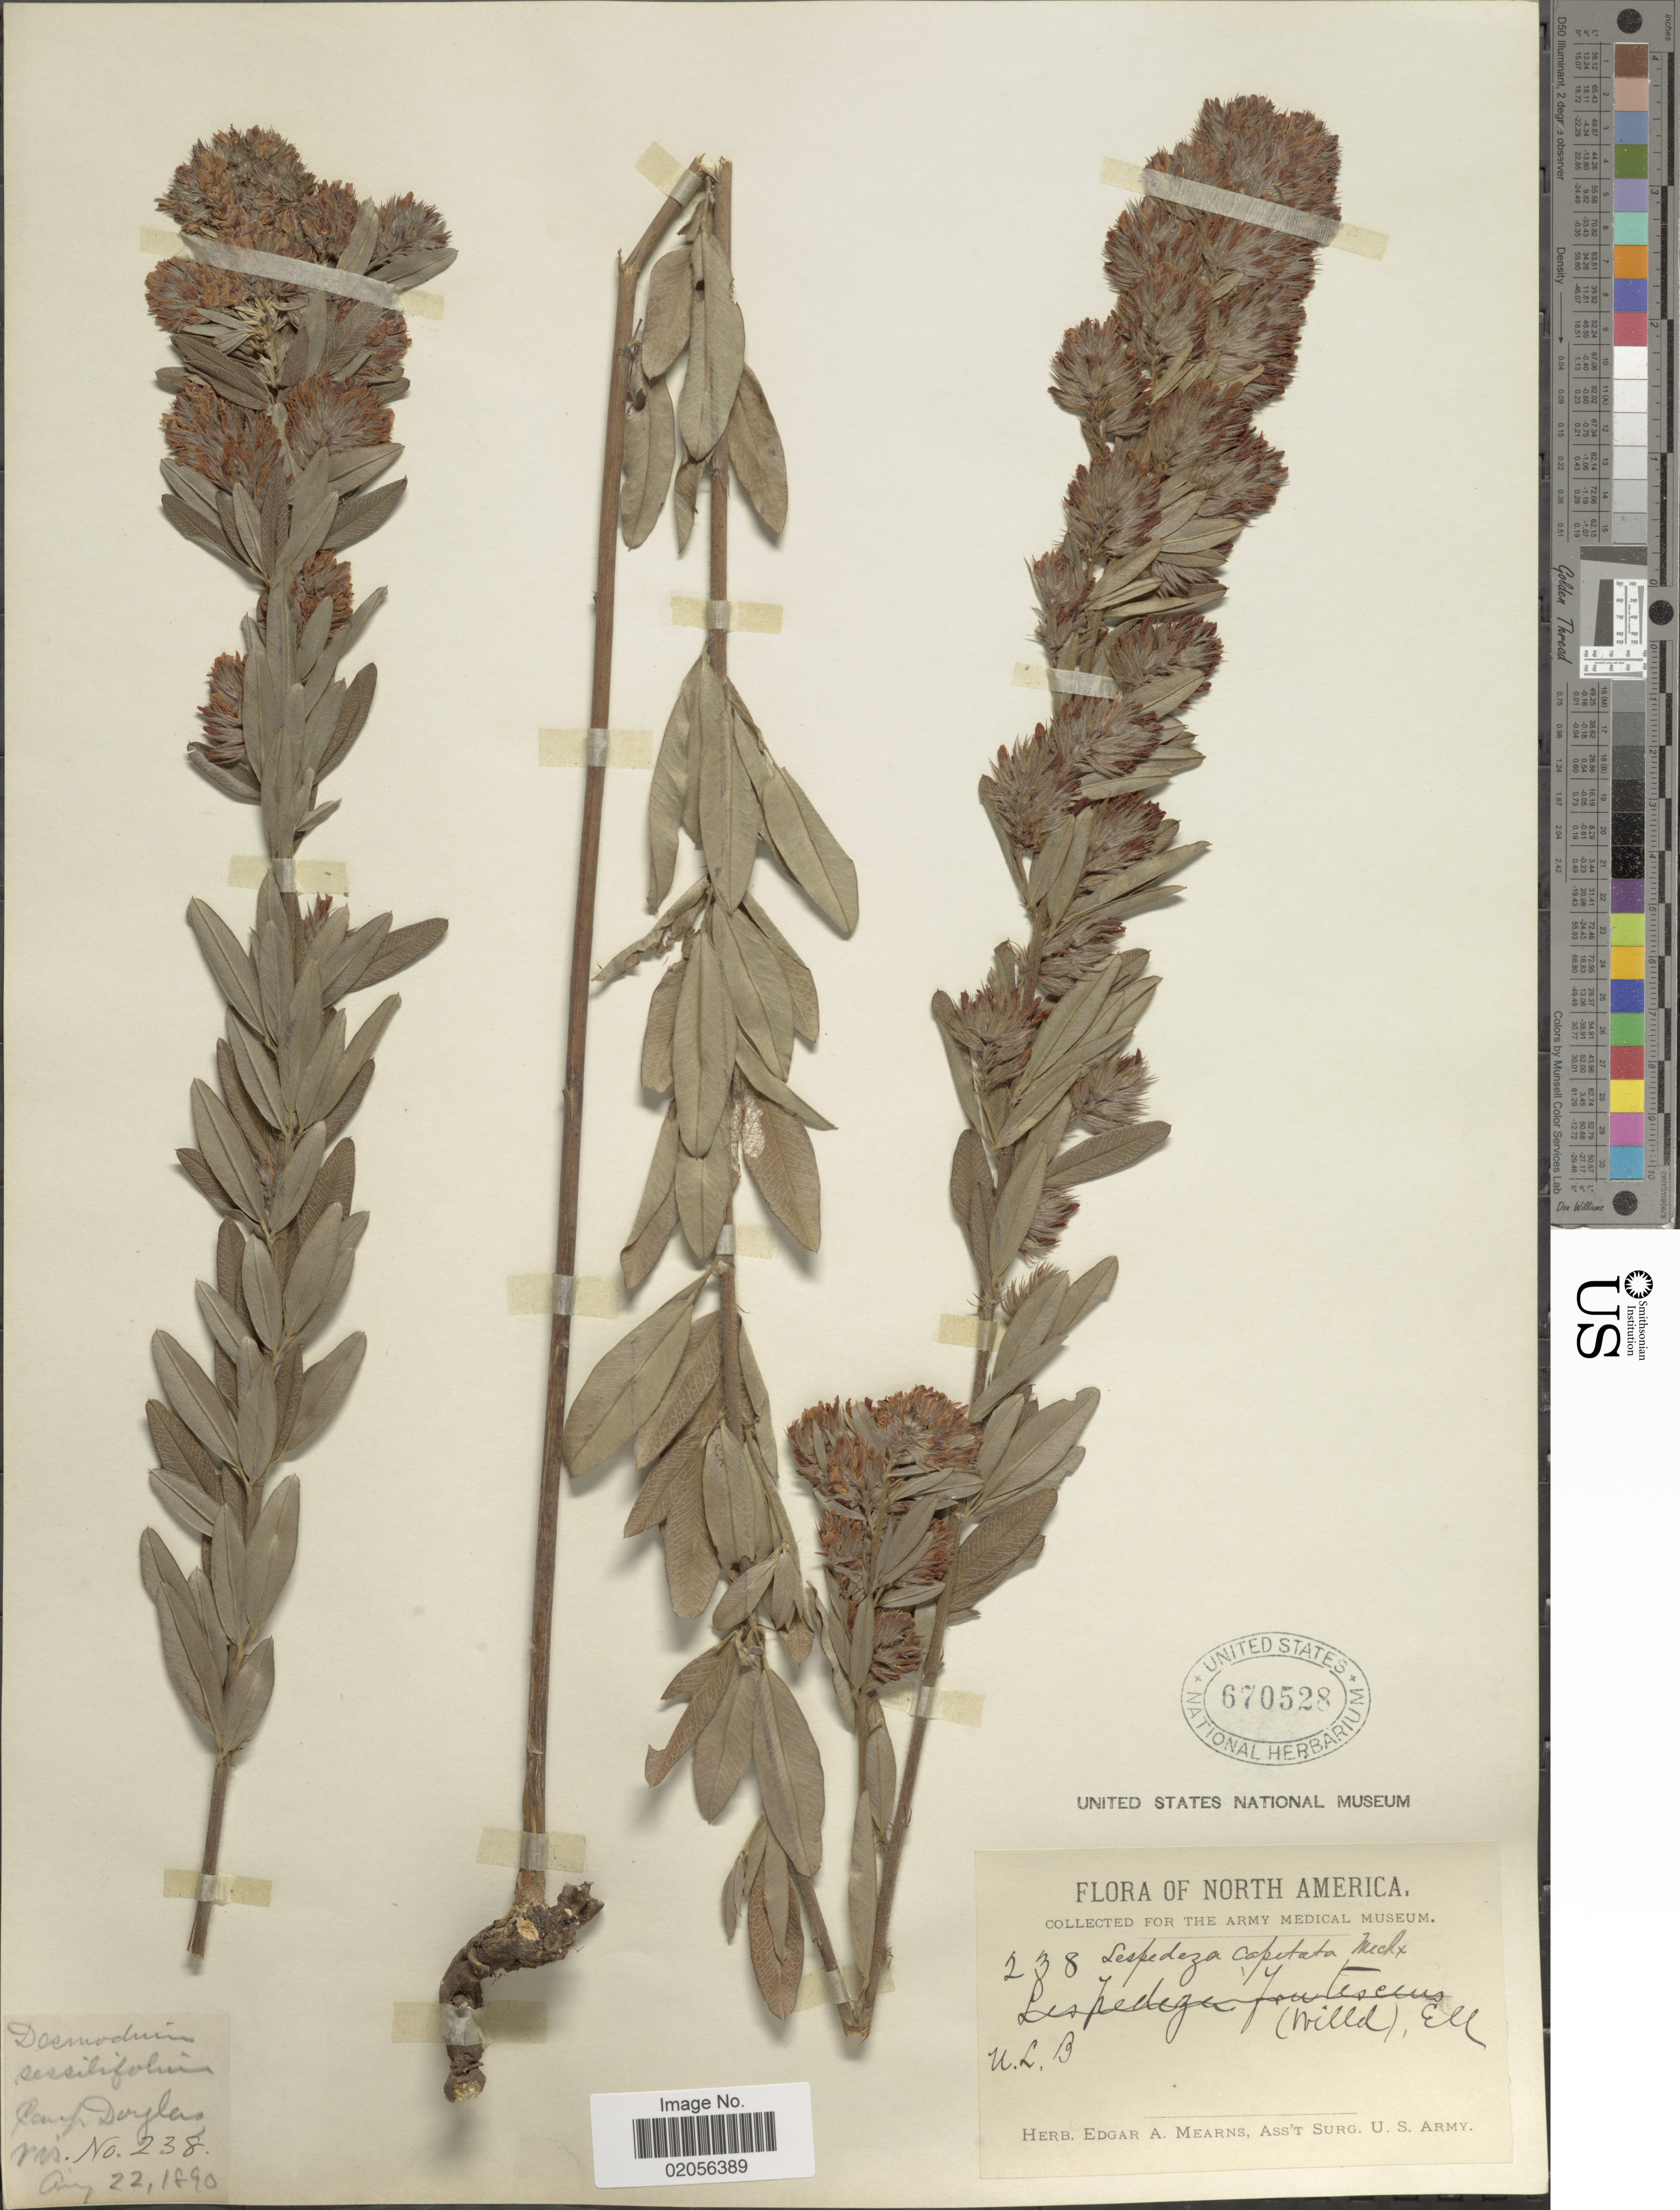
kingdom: Plantae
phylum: Tracheophyta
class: Magnoliopsida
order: Fabales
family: Fabaceae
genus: Lespedeza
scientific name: Lespedeza capitata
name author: Michx.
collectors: U. L. B.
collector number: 238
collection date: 1890-08-22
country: United States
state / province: Utah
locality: Camp Douglas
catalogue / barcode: US 670528